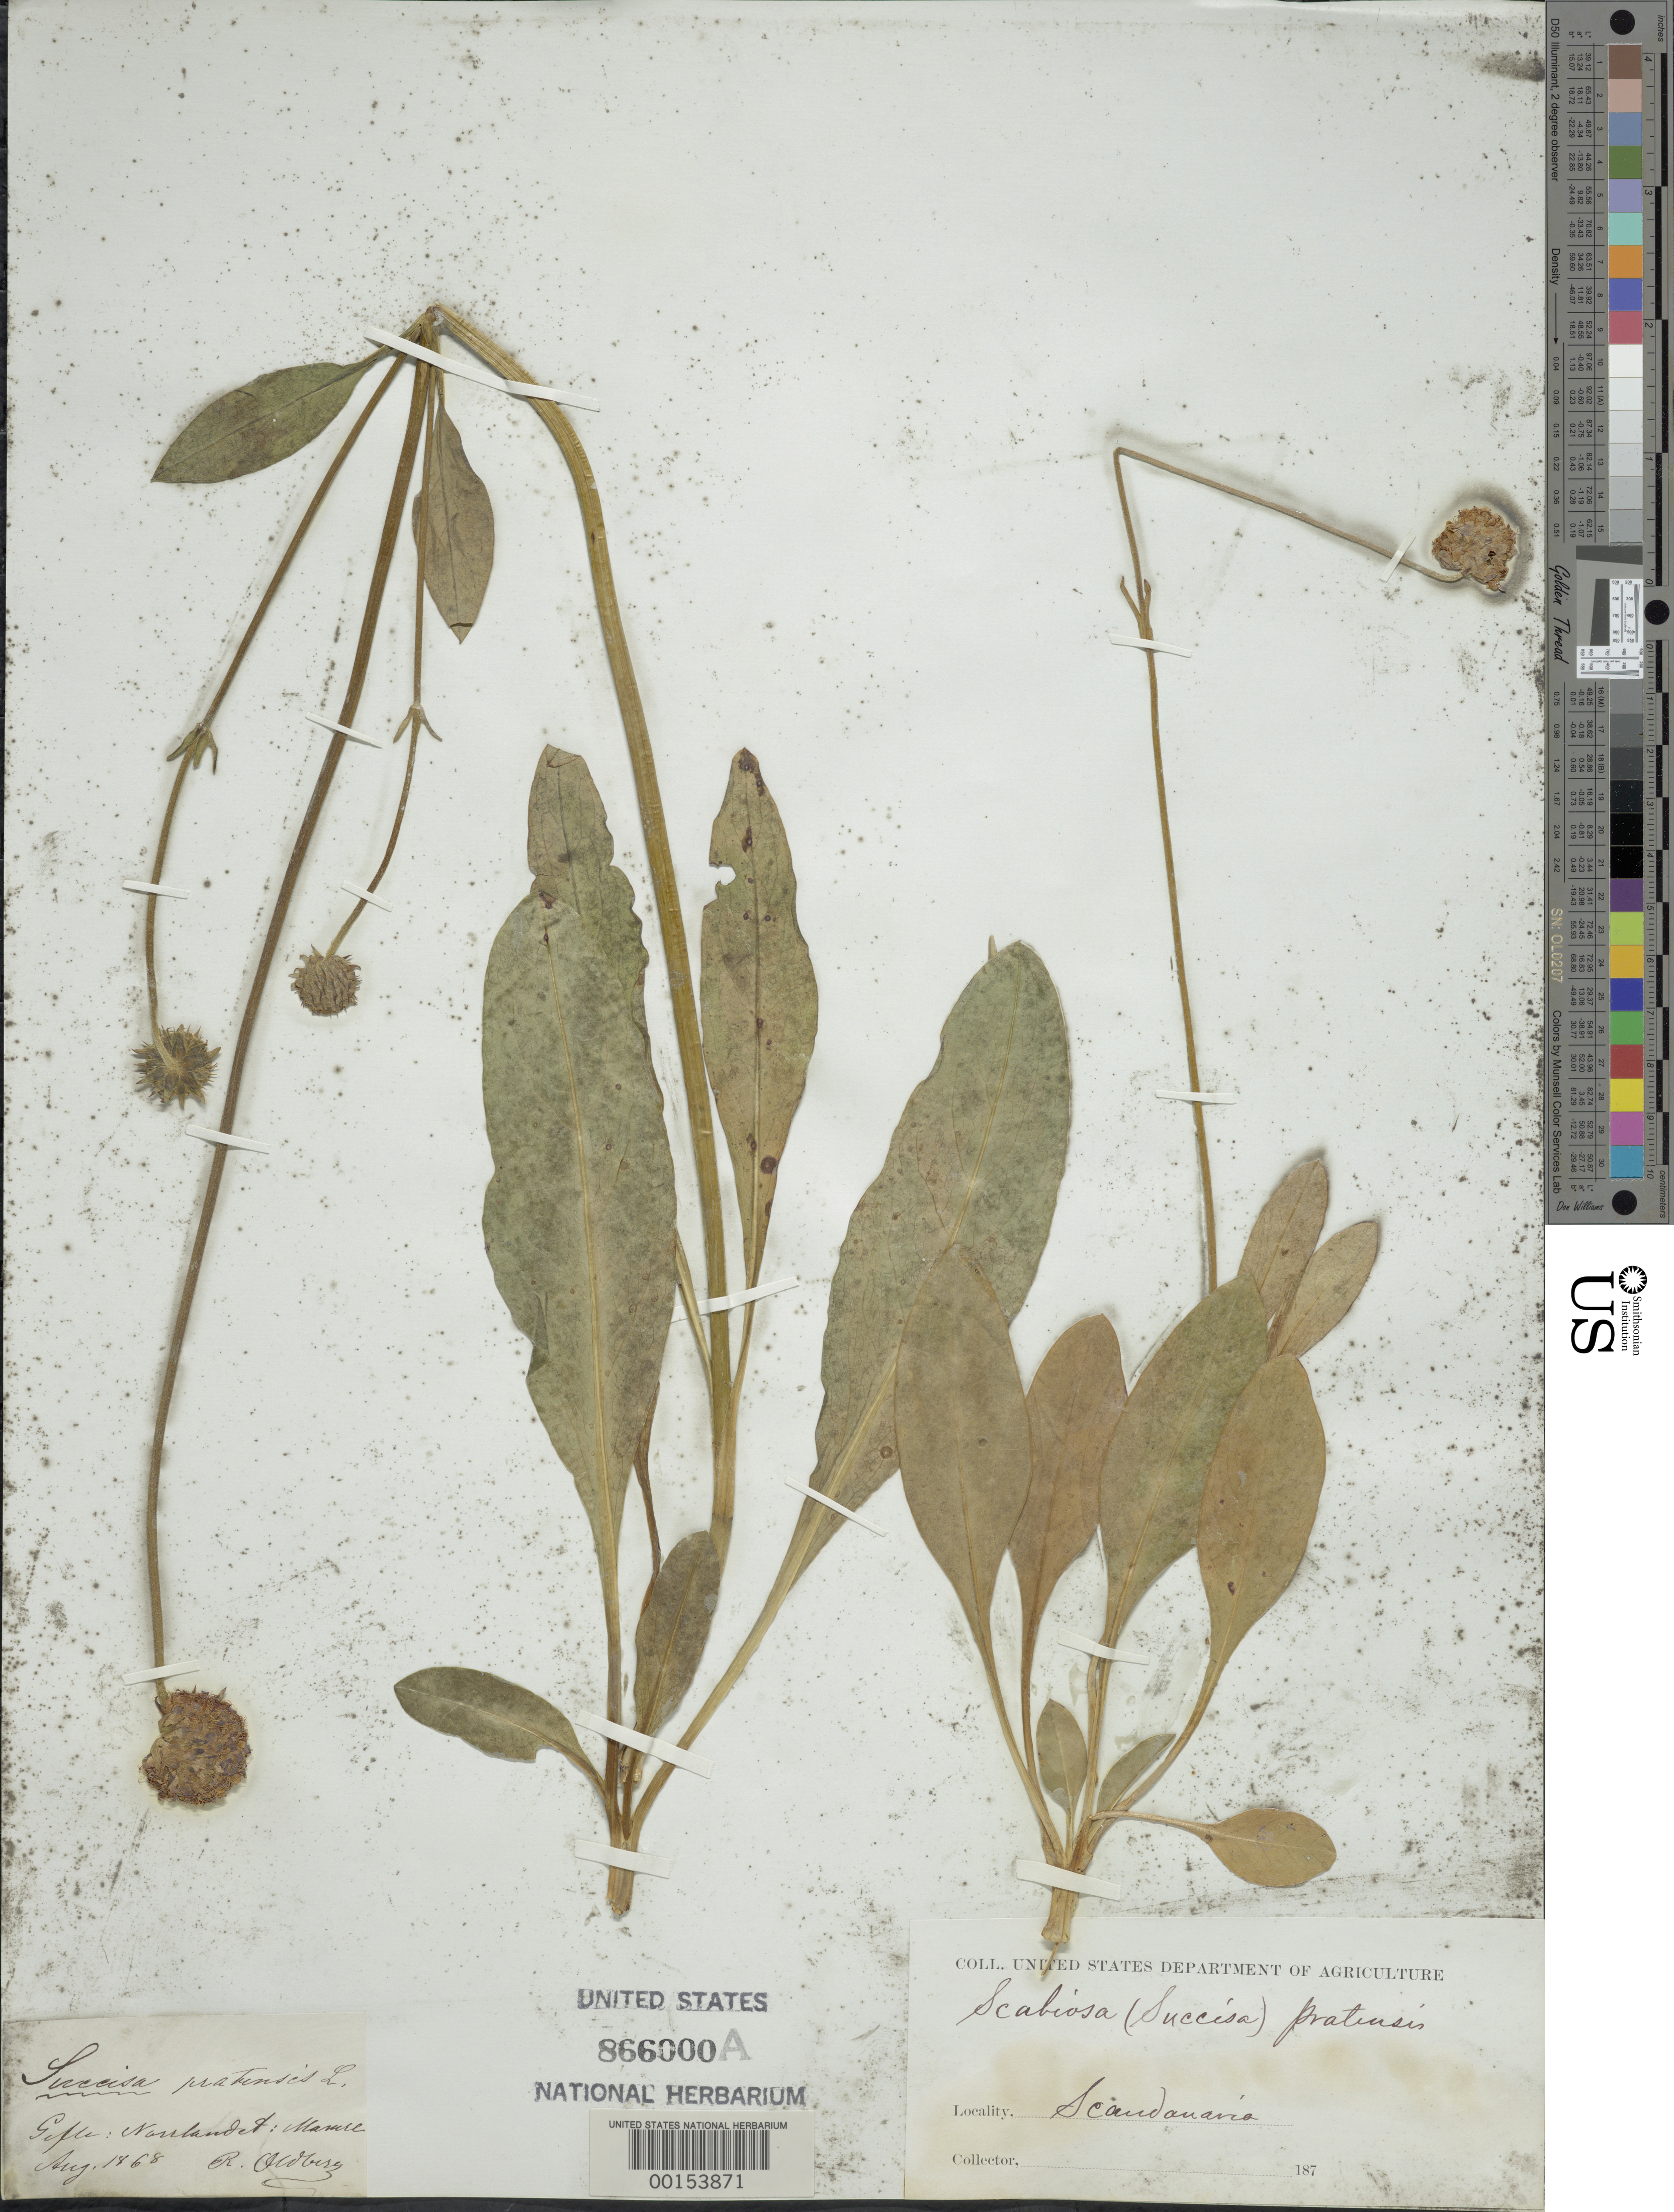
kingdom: Plantae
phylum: Tracheophyta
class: Magnoliopsida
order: Dipsacales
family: Caprifoliaceae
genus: Succisa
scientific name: Succisa pratensis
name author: Moench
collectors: R. Oldberg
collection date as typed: Aug 1868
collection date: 1868-08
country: Sweden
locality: Nassland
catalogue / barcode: US 866000A